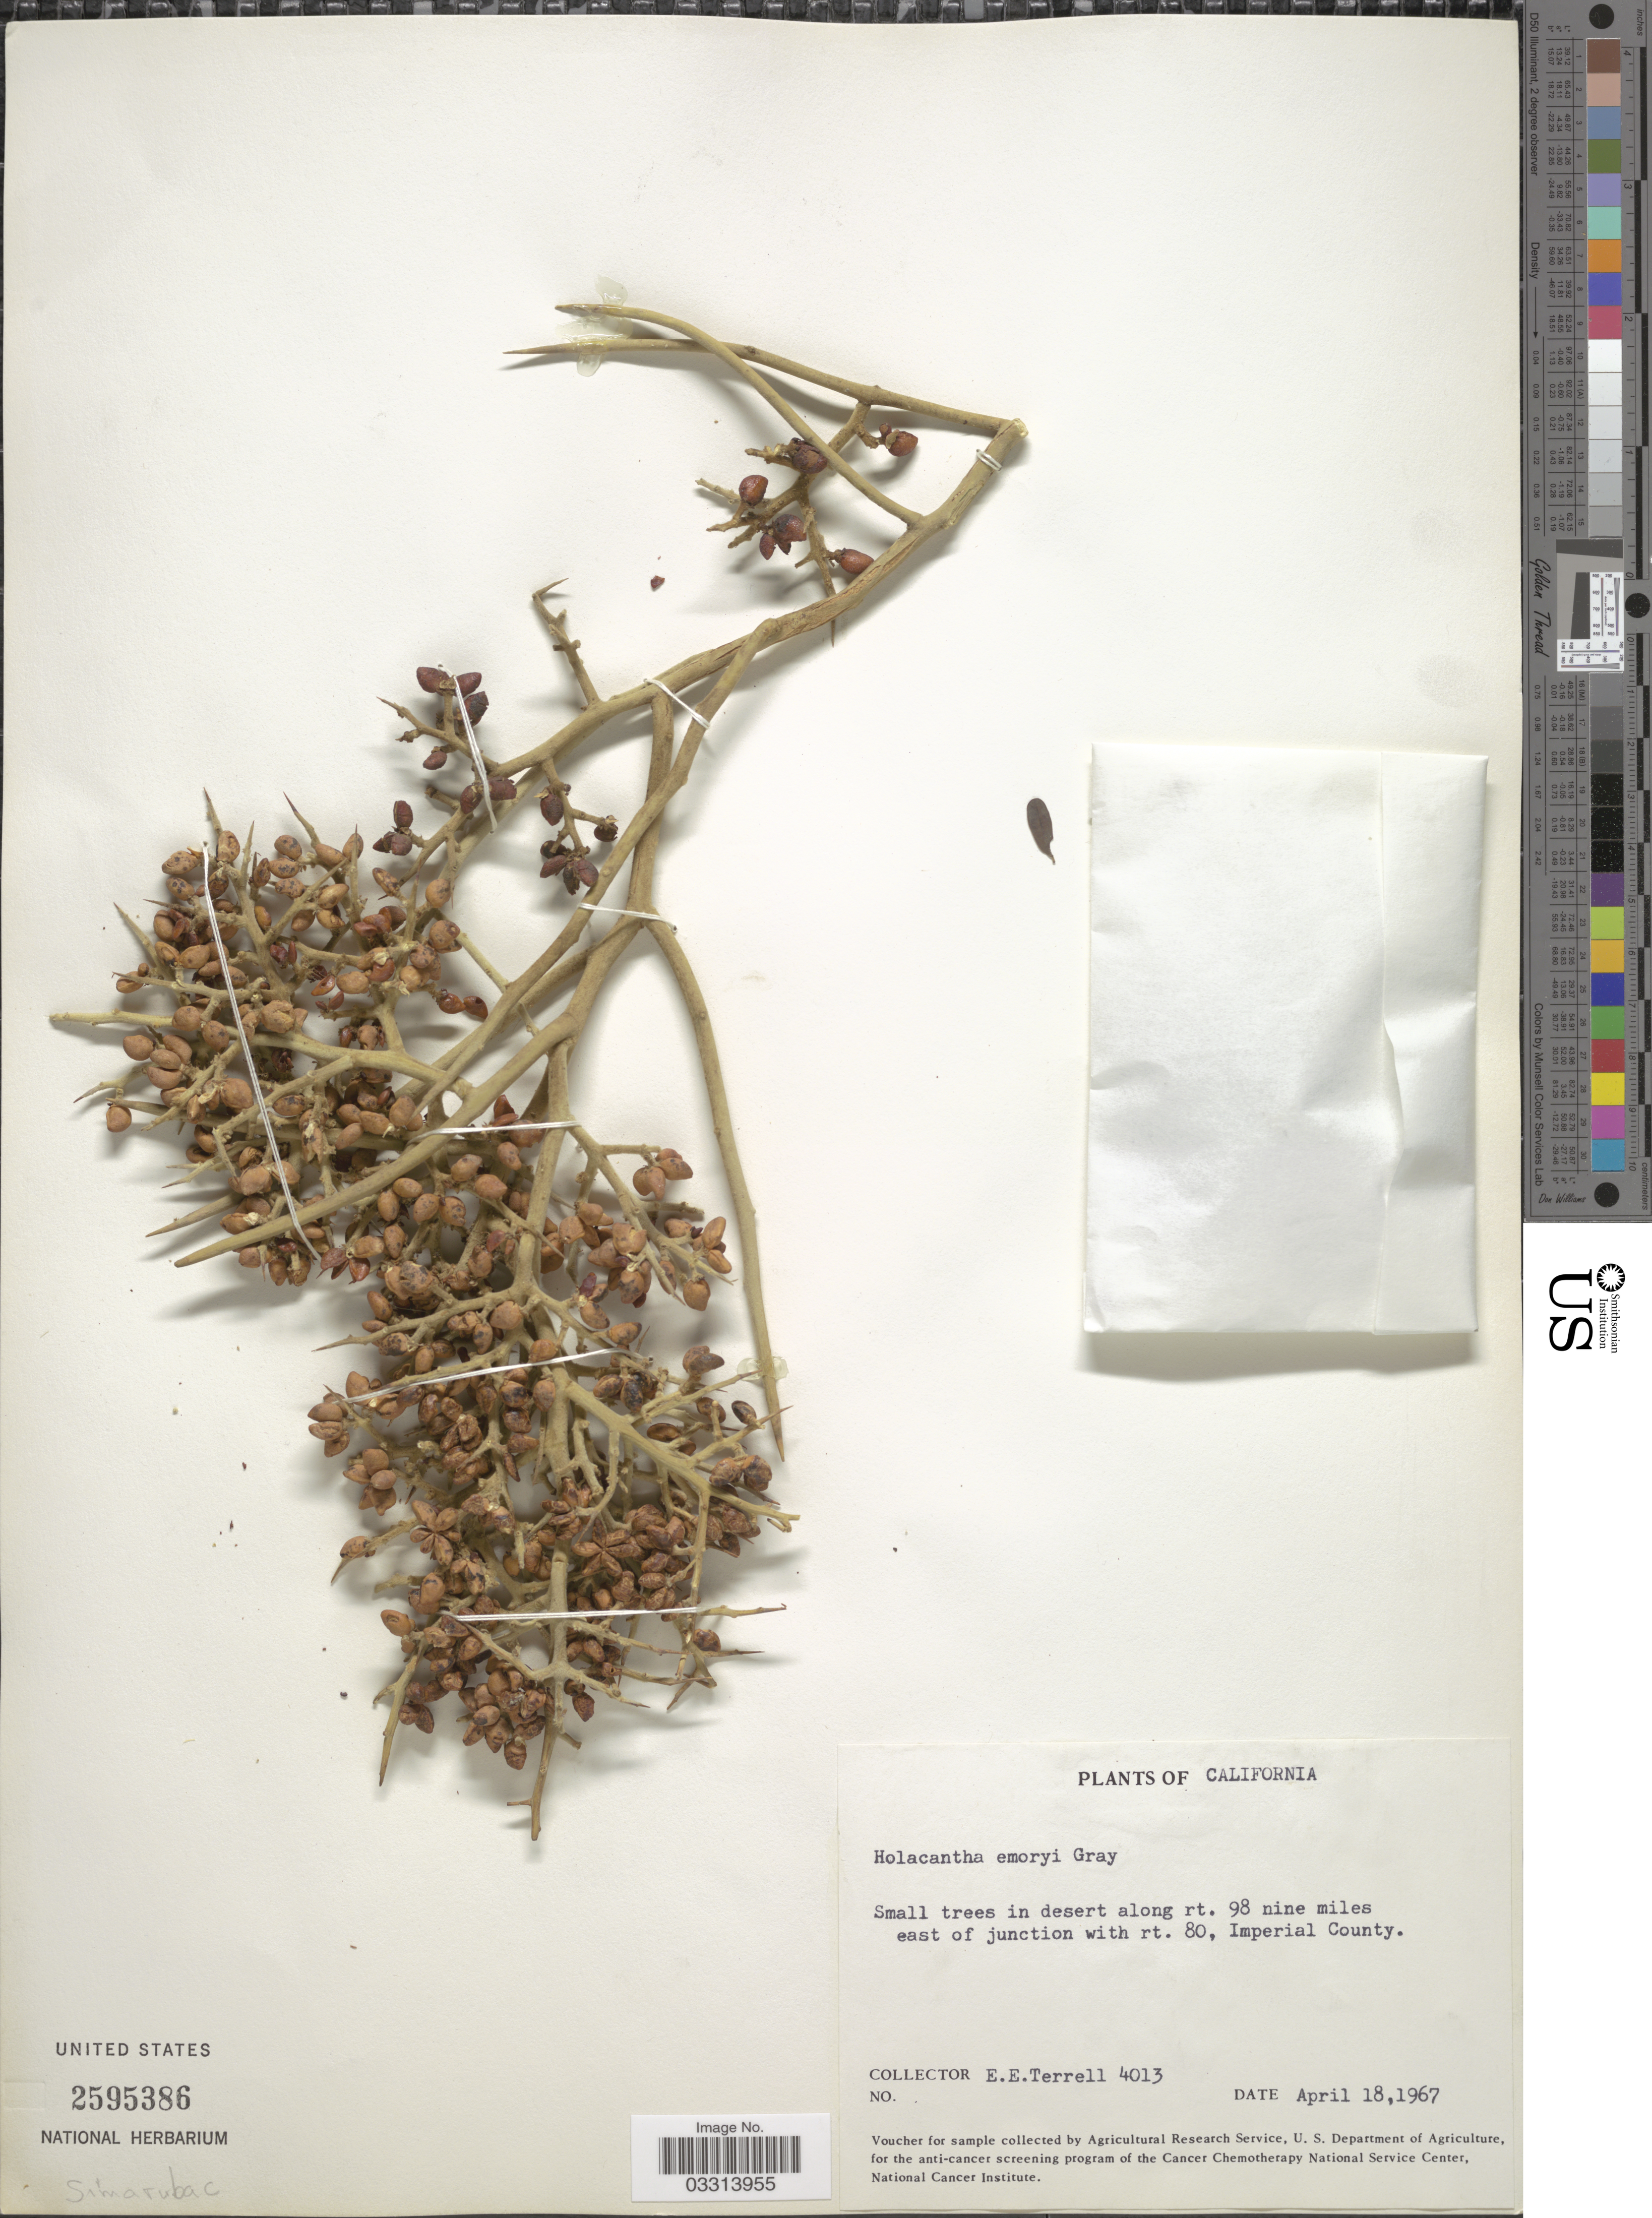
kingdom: Plantae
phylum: Tracheophyta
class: Magnoliopsida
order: Sapindales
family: Simaroubaceae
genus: Castela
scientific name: Castela emoryi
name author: (A. Gray) Moran & Felger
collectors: E. E. Terrell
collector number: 4013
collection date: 1967-04-18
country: United States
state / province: California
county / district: Imperial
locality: In desert along rt. 98 nine miles east of junction with rt. 80, Imperial County.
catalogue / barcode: US 2595386